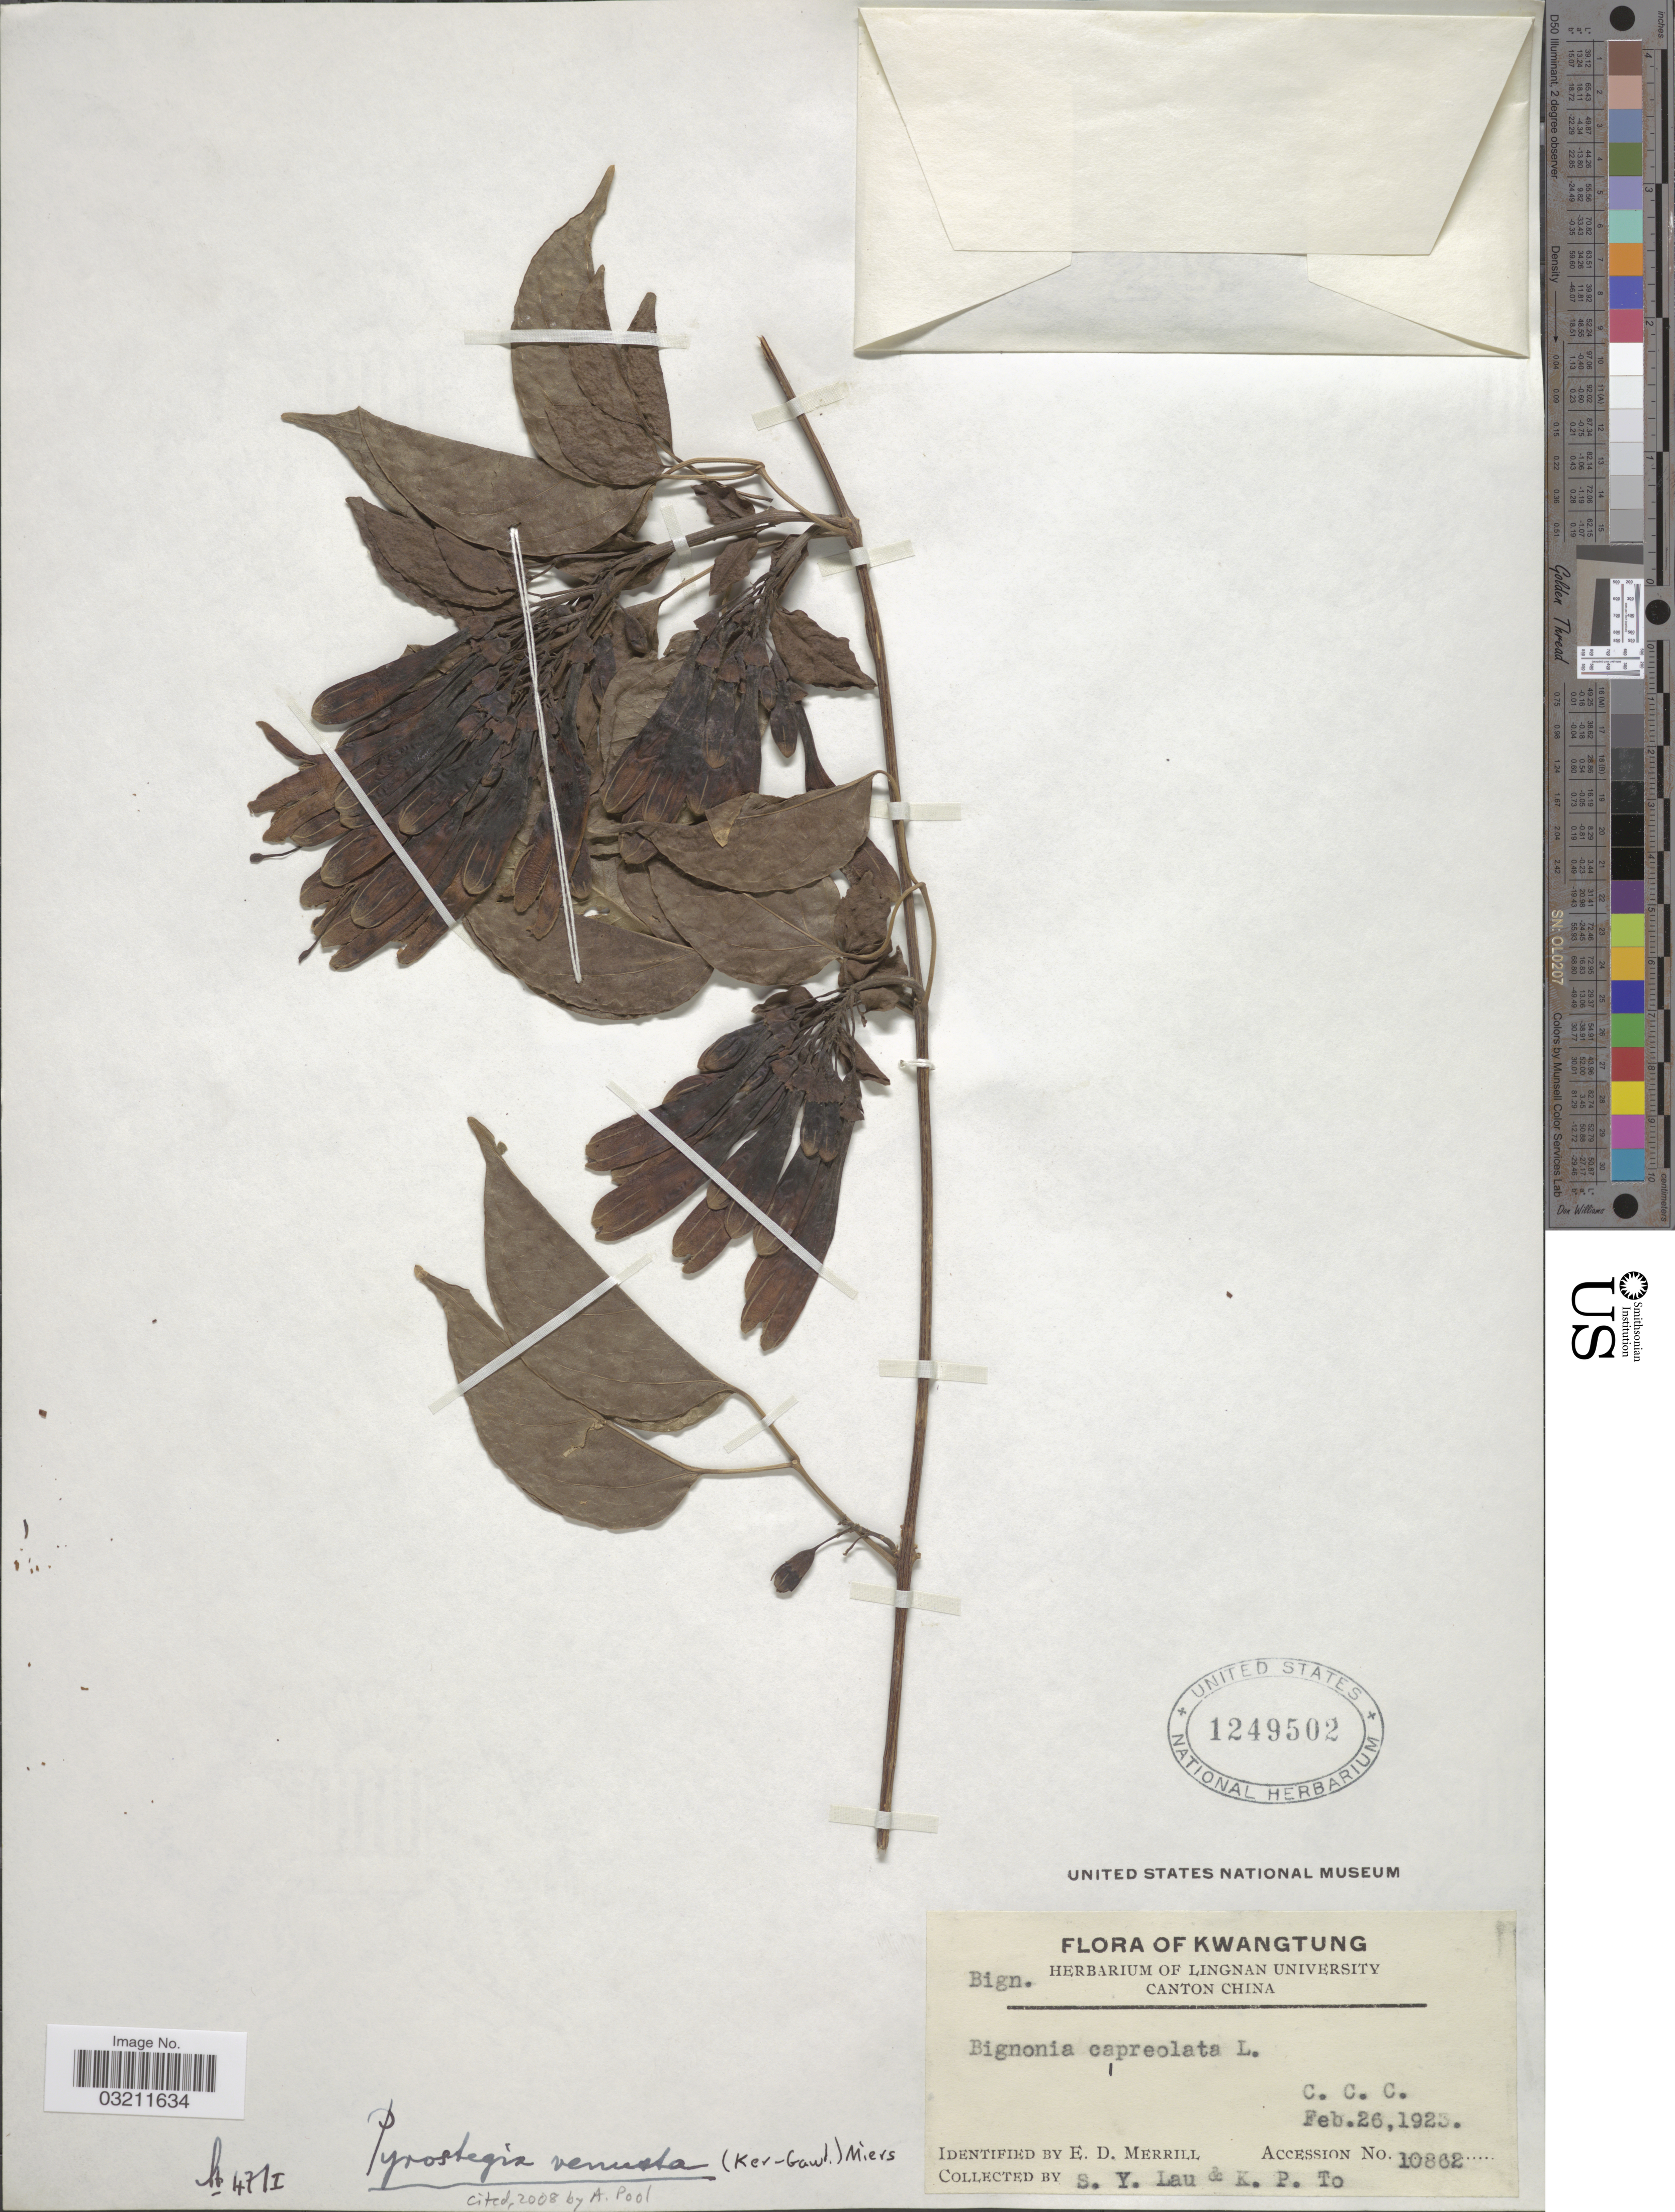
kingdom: Plantae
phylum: Tracheophyta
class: Magnoliopsida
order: Lamiales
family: Bignoniaceae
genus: Pyrostegia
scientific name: Pyrostegia venusta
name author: (Ker Gawl.) Miers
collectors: S. K. Lau & Kang Peng To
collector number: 10862?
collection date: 1923-02-26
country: China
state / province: Guangdong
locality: Kwangtung. C. C. C.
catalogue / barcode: US 1249502